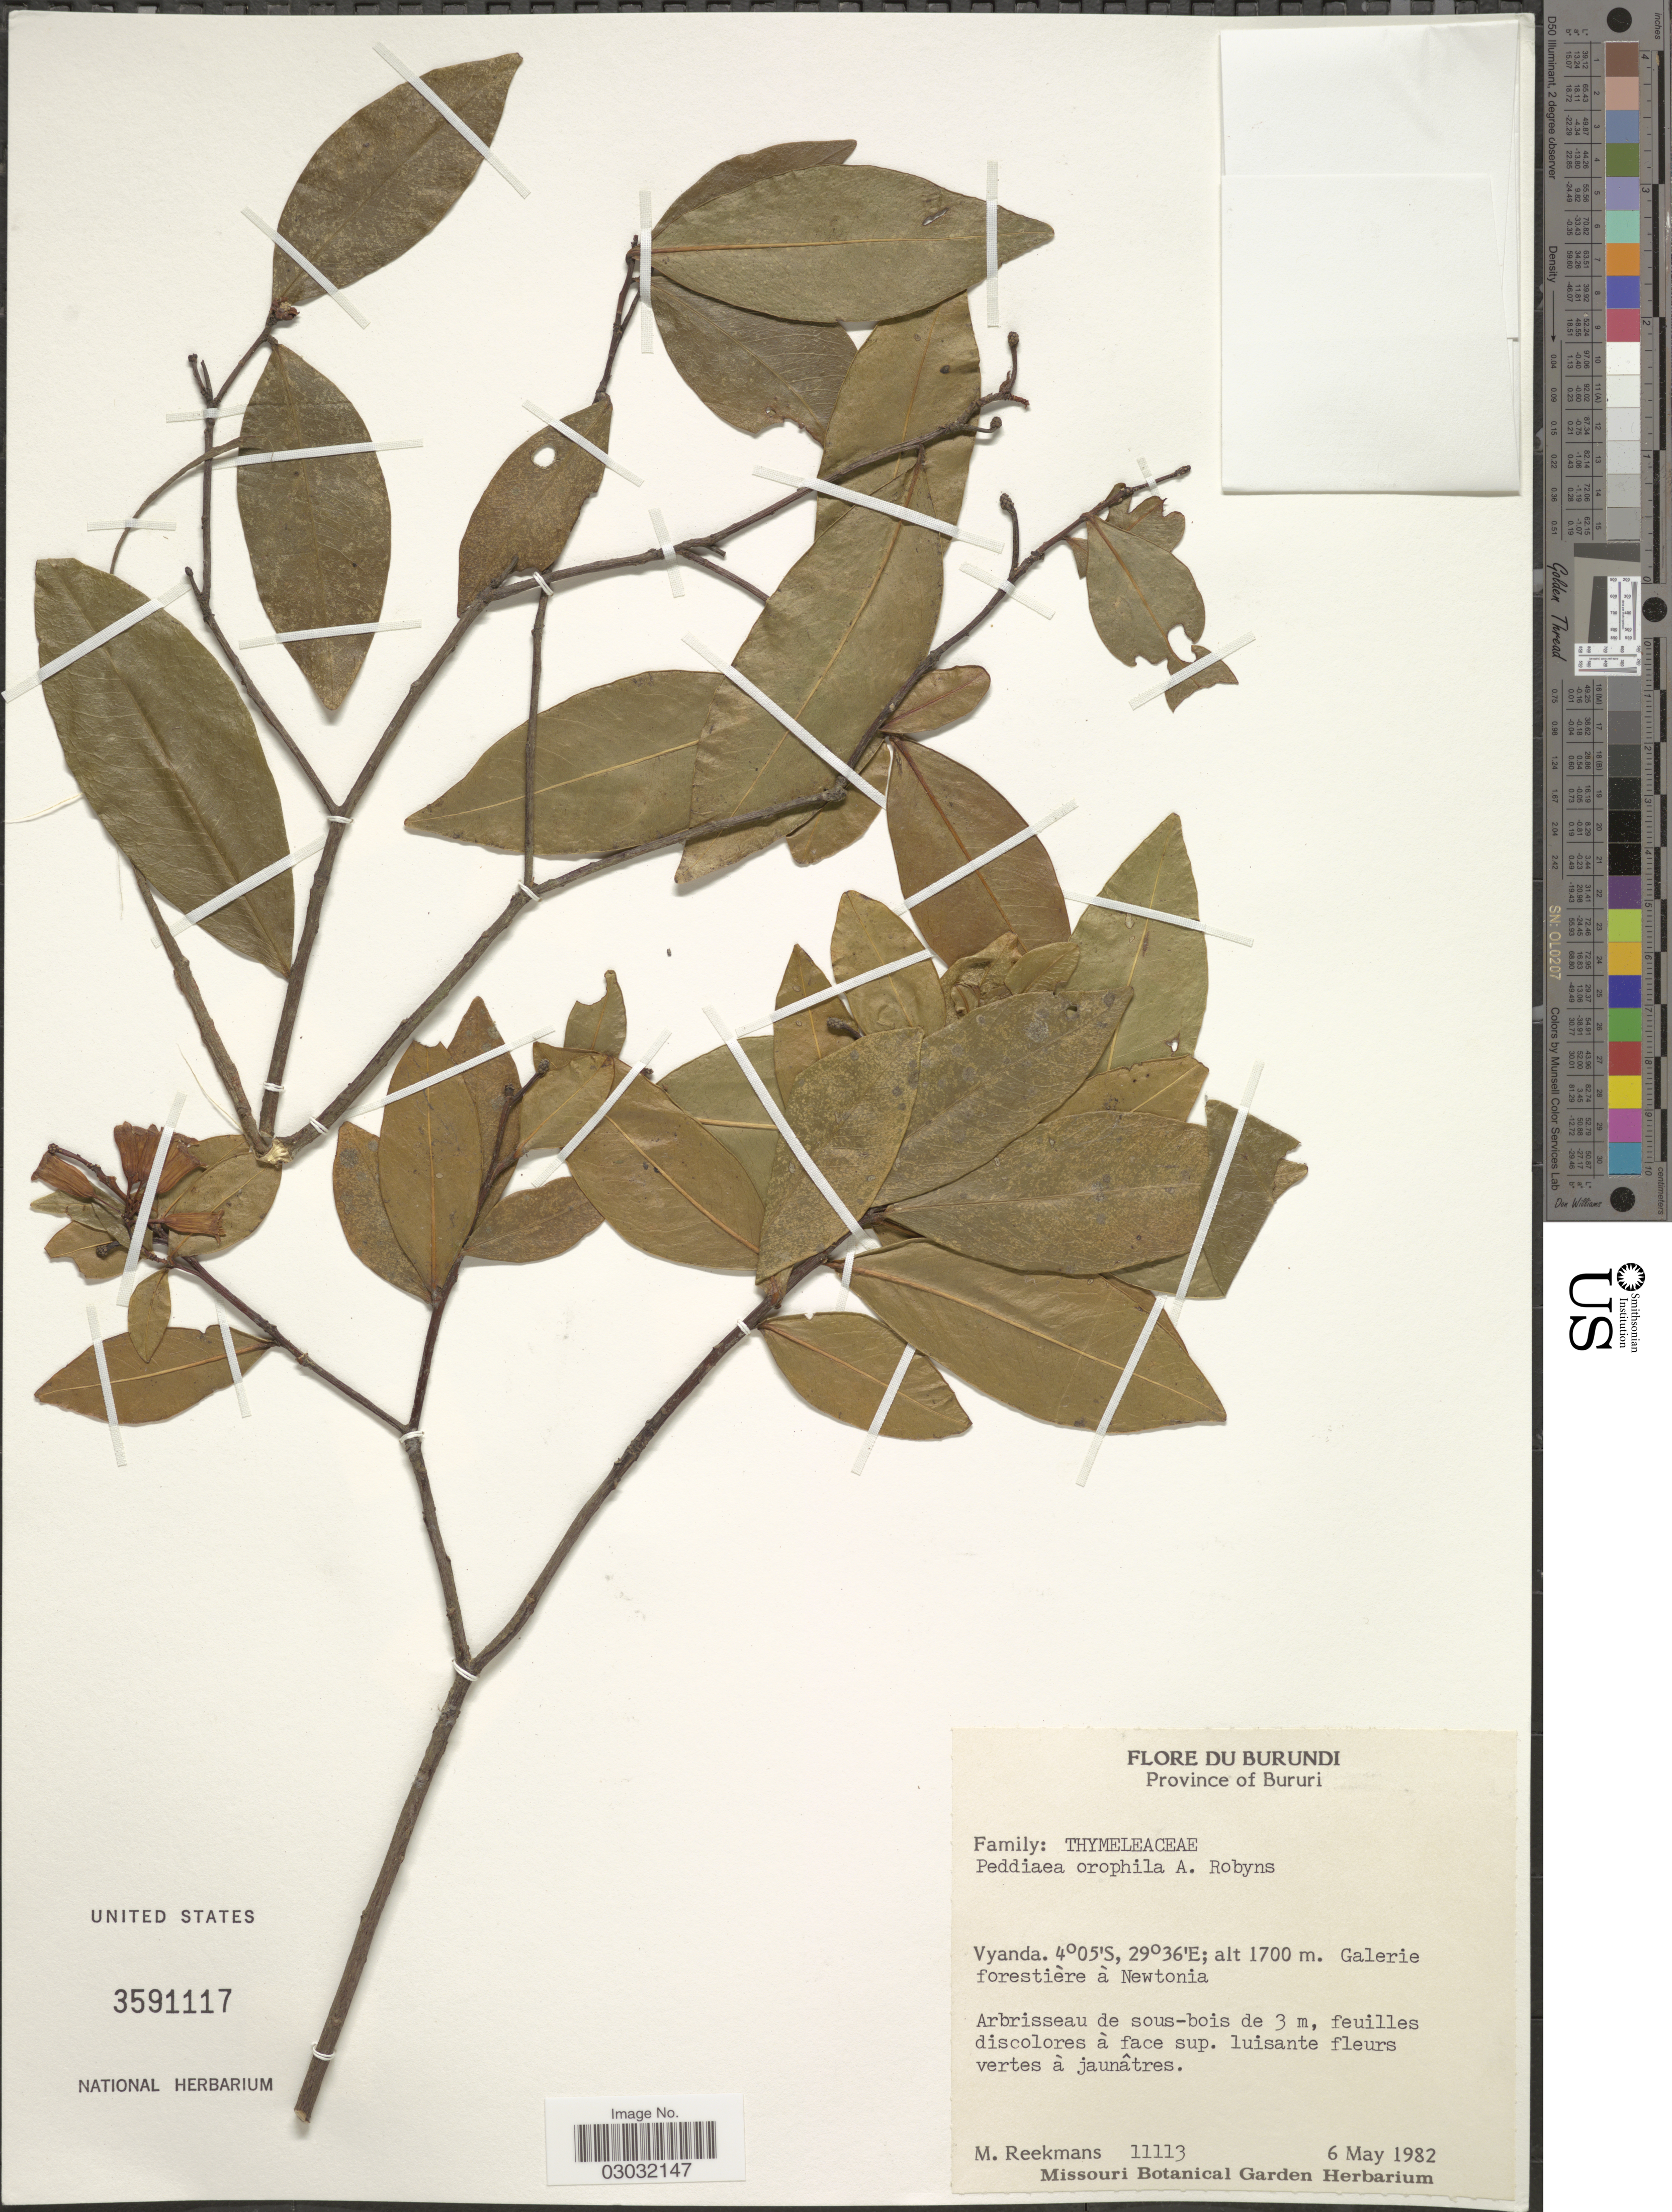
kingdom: Plantae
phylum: Tracheophyta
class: Magnoliopsida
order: Malvales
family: Thymelaeaceae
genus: Peddiea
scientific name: Peddiea orophila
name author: A. Robyns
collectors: M. Reekmans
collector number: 11113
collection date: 1982-05-06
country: Burundi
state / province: Bururi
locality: Vyanda. Galerie forestière à Newtonia.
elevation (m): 1700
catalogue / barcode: US 3591117